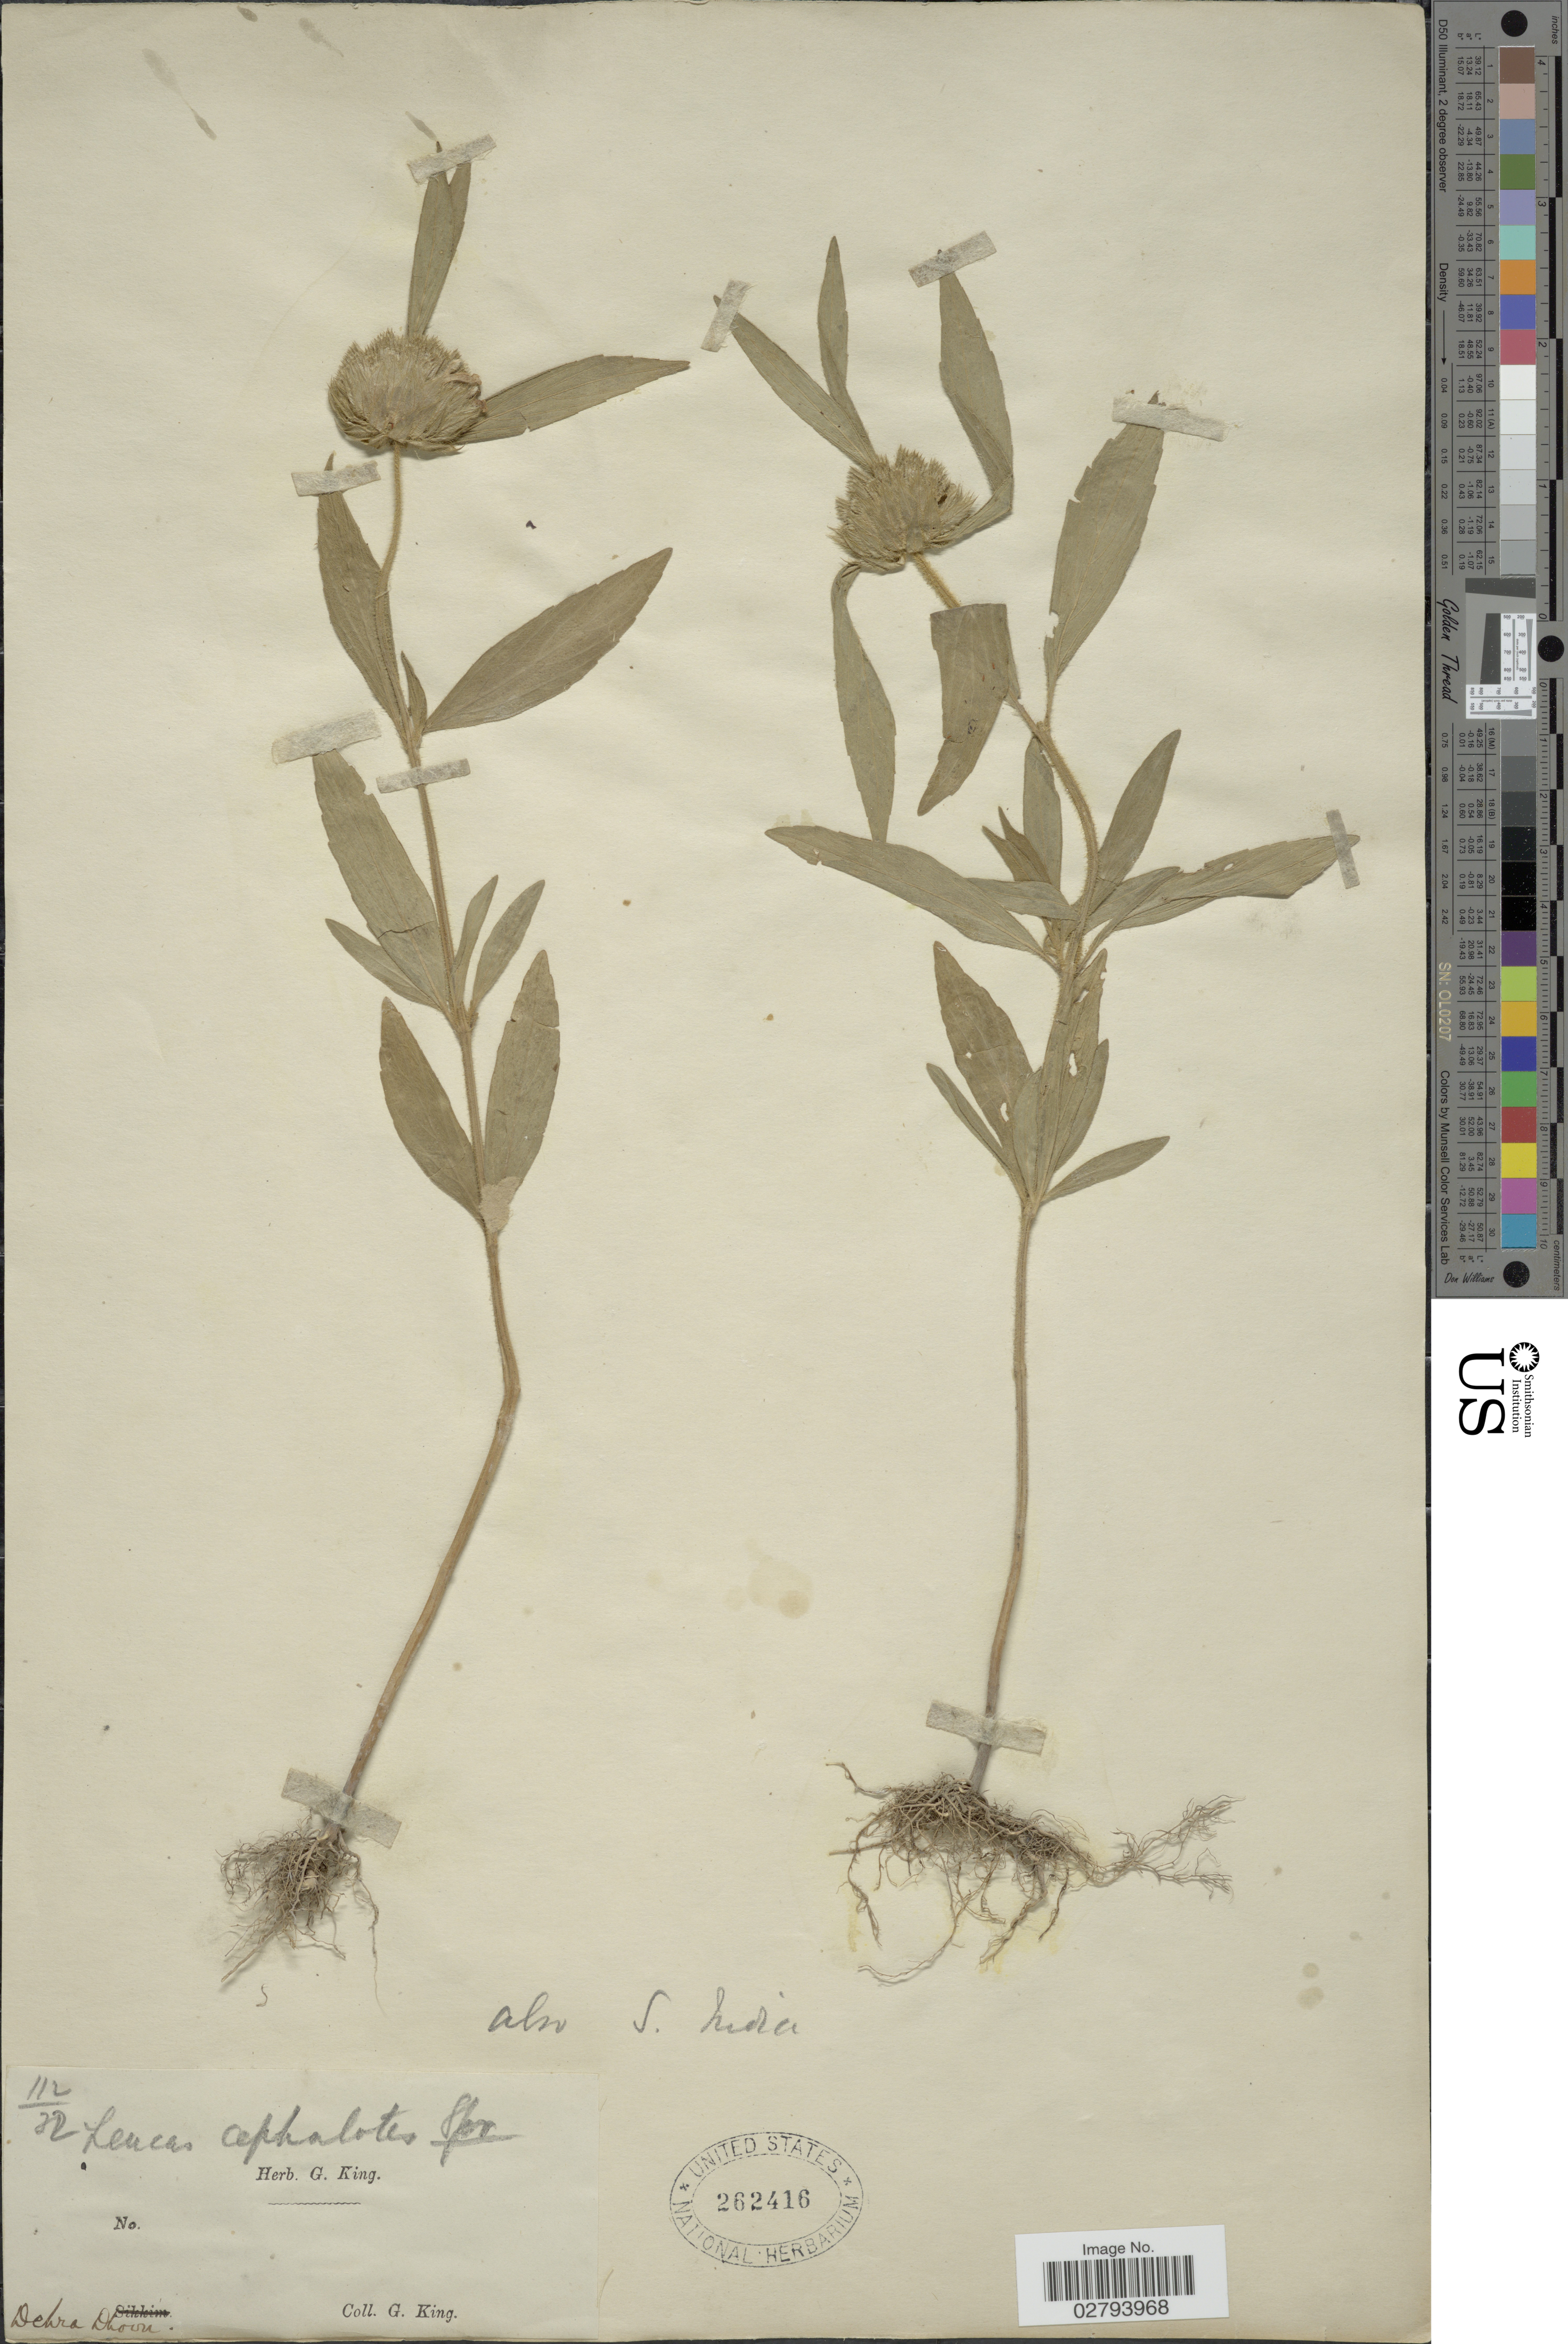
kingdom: Plantae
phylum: Tracheophyta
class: Magnoliopsida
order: Lamiales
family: Lamiaceae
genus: Leucas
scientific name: Leucas cephalotes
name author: (A. Roth) Spreng.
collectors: G. King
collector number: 112/32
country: India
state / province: Uttarakhand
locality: Dehra Dhoon.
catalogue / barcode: US 262416